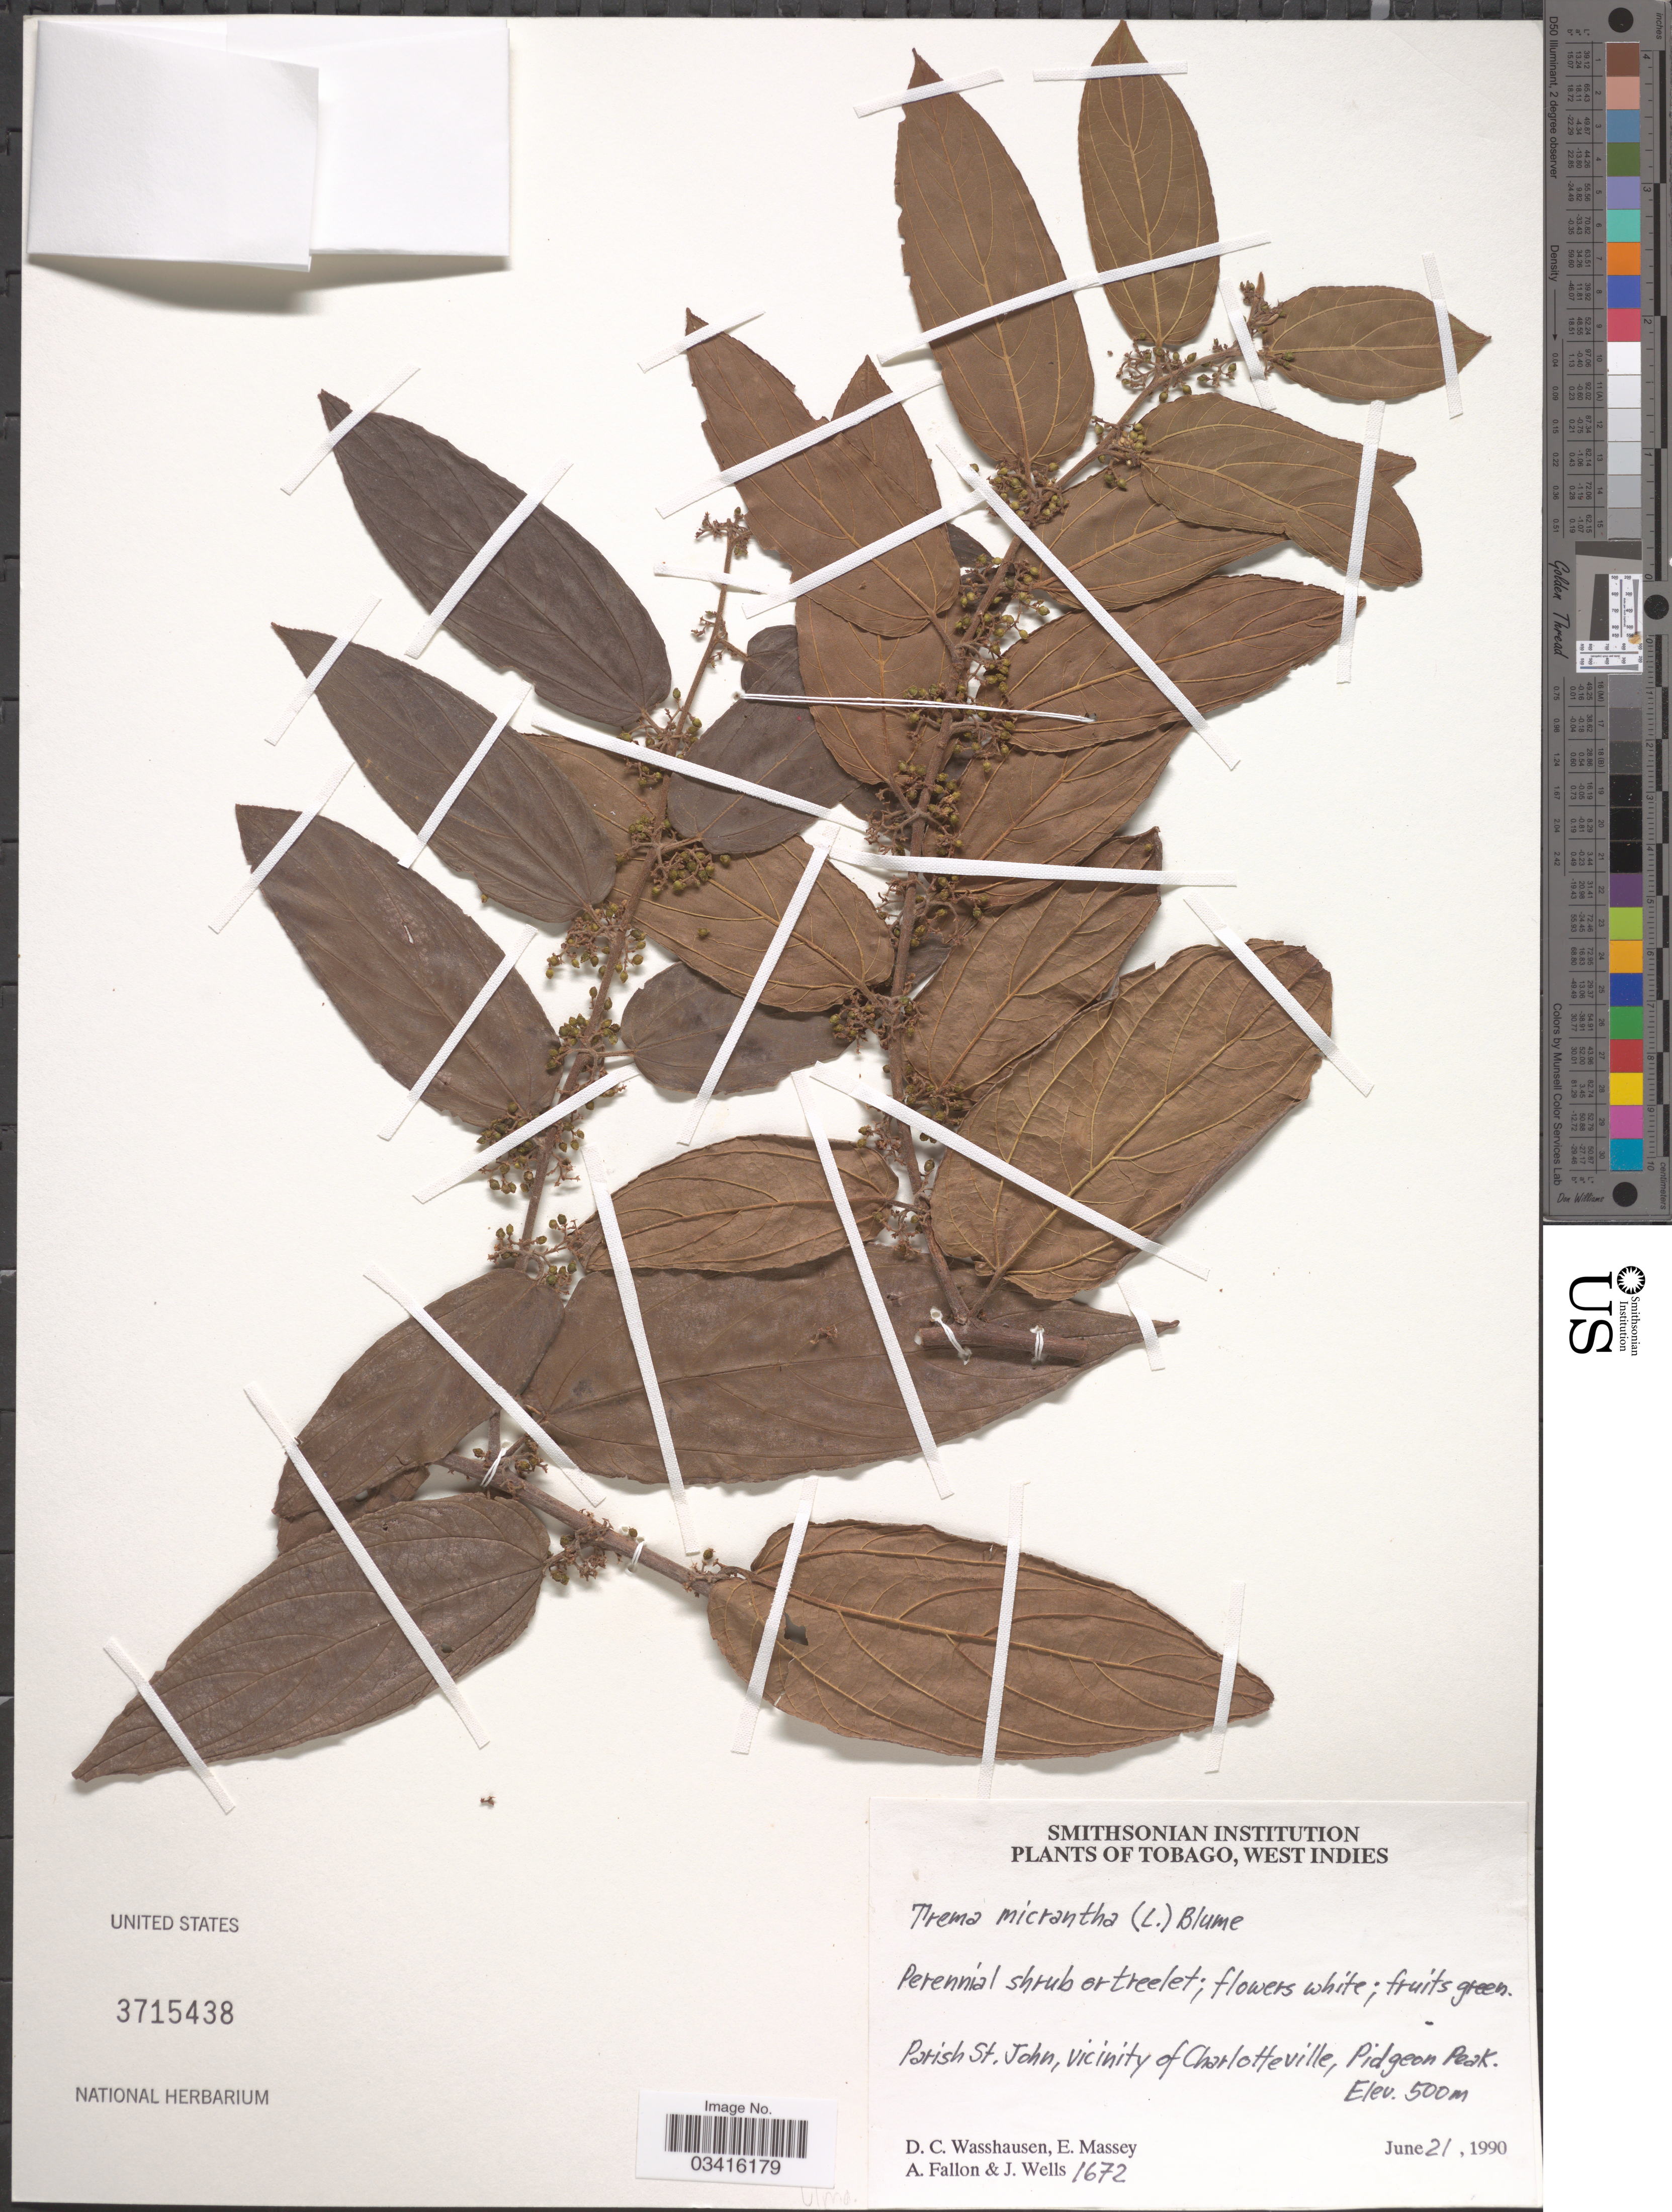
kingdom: Plantae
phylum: Tracheophyta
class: Magnoliopsida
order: Rosales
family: Cannabaceae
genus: Trema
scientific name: Trema micranthum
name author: (L.) Blume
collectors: D. C. Wasshausen, E. Massey, A. Fallon & J. Wells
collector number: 1672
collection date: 1990-06-21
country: Trinidad and Tobago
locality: Tobago. Parish St. John, vicinity of Charlotteville, Pidgeon Peak.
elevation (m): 500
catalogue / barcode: US 3715438